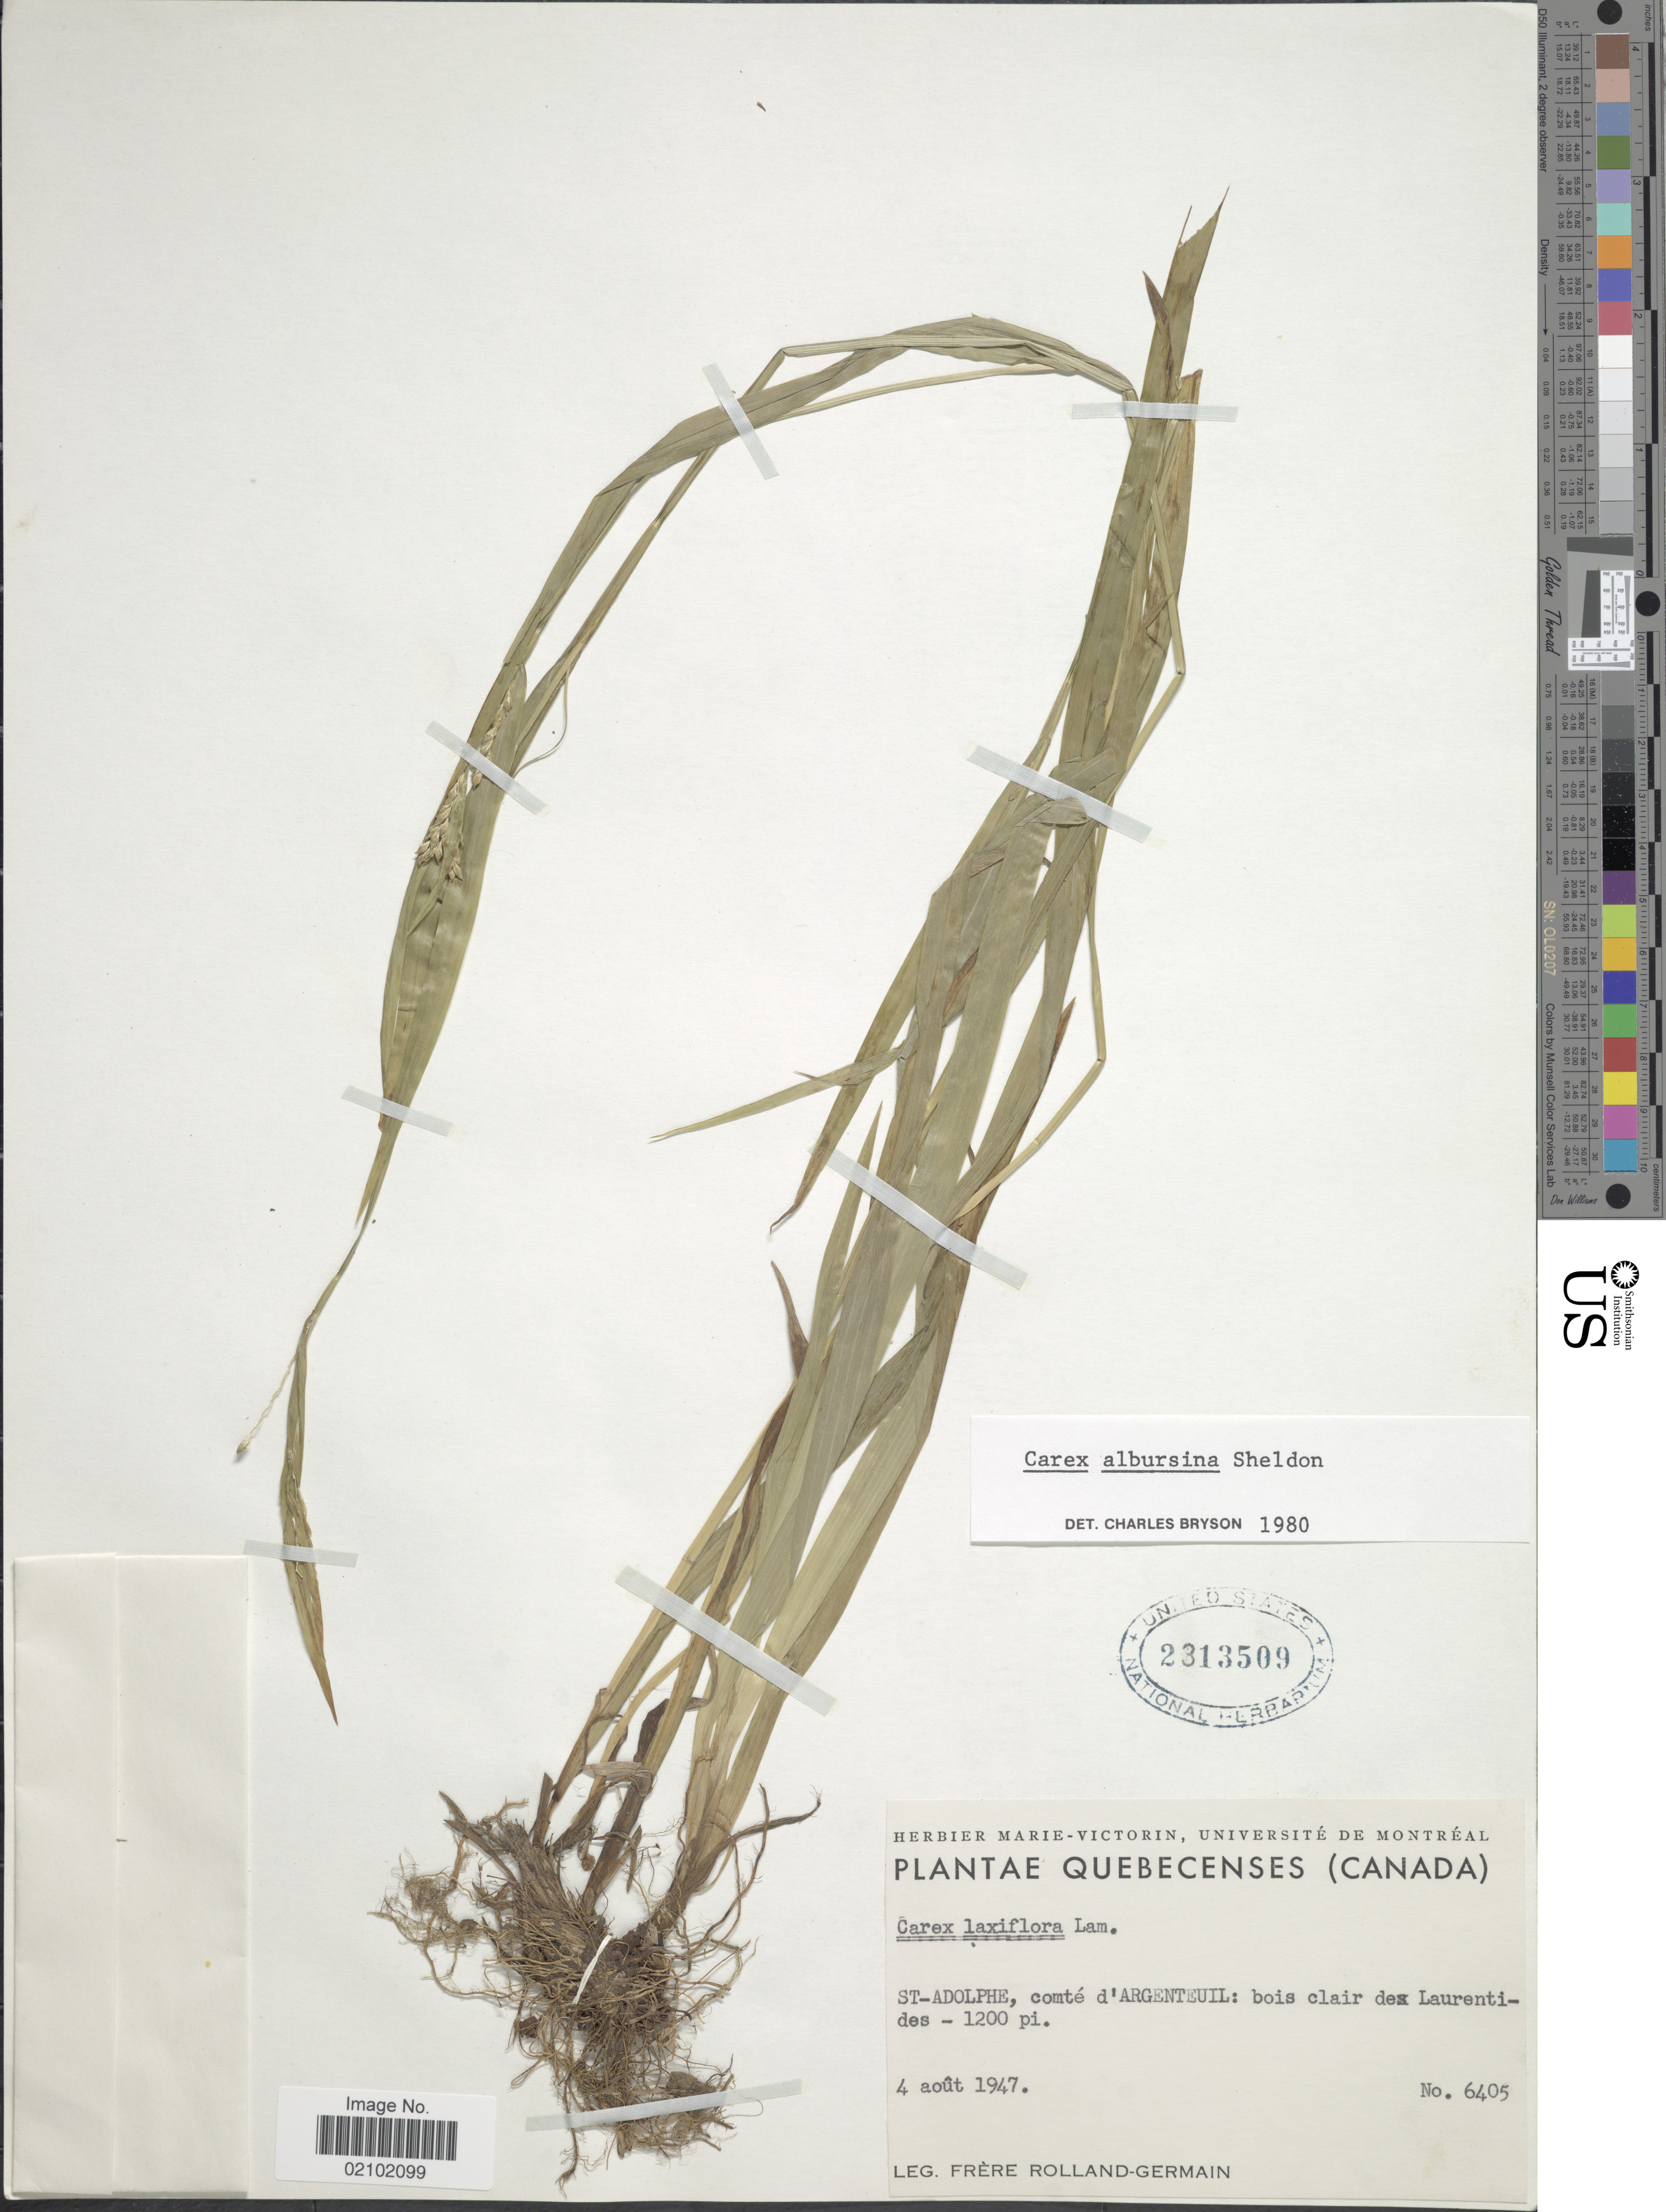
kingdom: Plantae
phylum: Tracheophyta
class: Liliopsida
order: Poales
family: Cyperaceae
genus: Carex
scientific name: Carex albursina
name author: E. Sheld.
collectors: Rolland-Germain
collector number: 6405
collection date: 1947-08-04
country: Canada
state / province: Quebec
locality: St-Adolphe, comté d'Argenteuil: bois clair des Laurentides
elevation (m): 366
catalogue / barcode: US 2313509